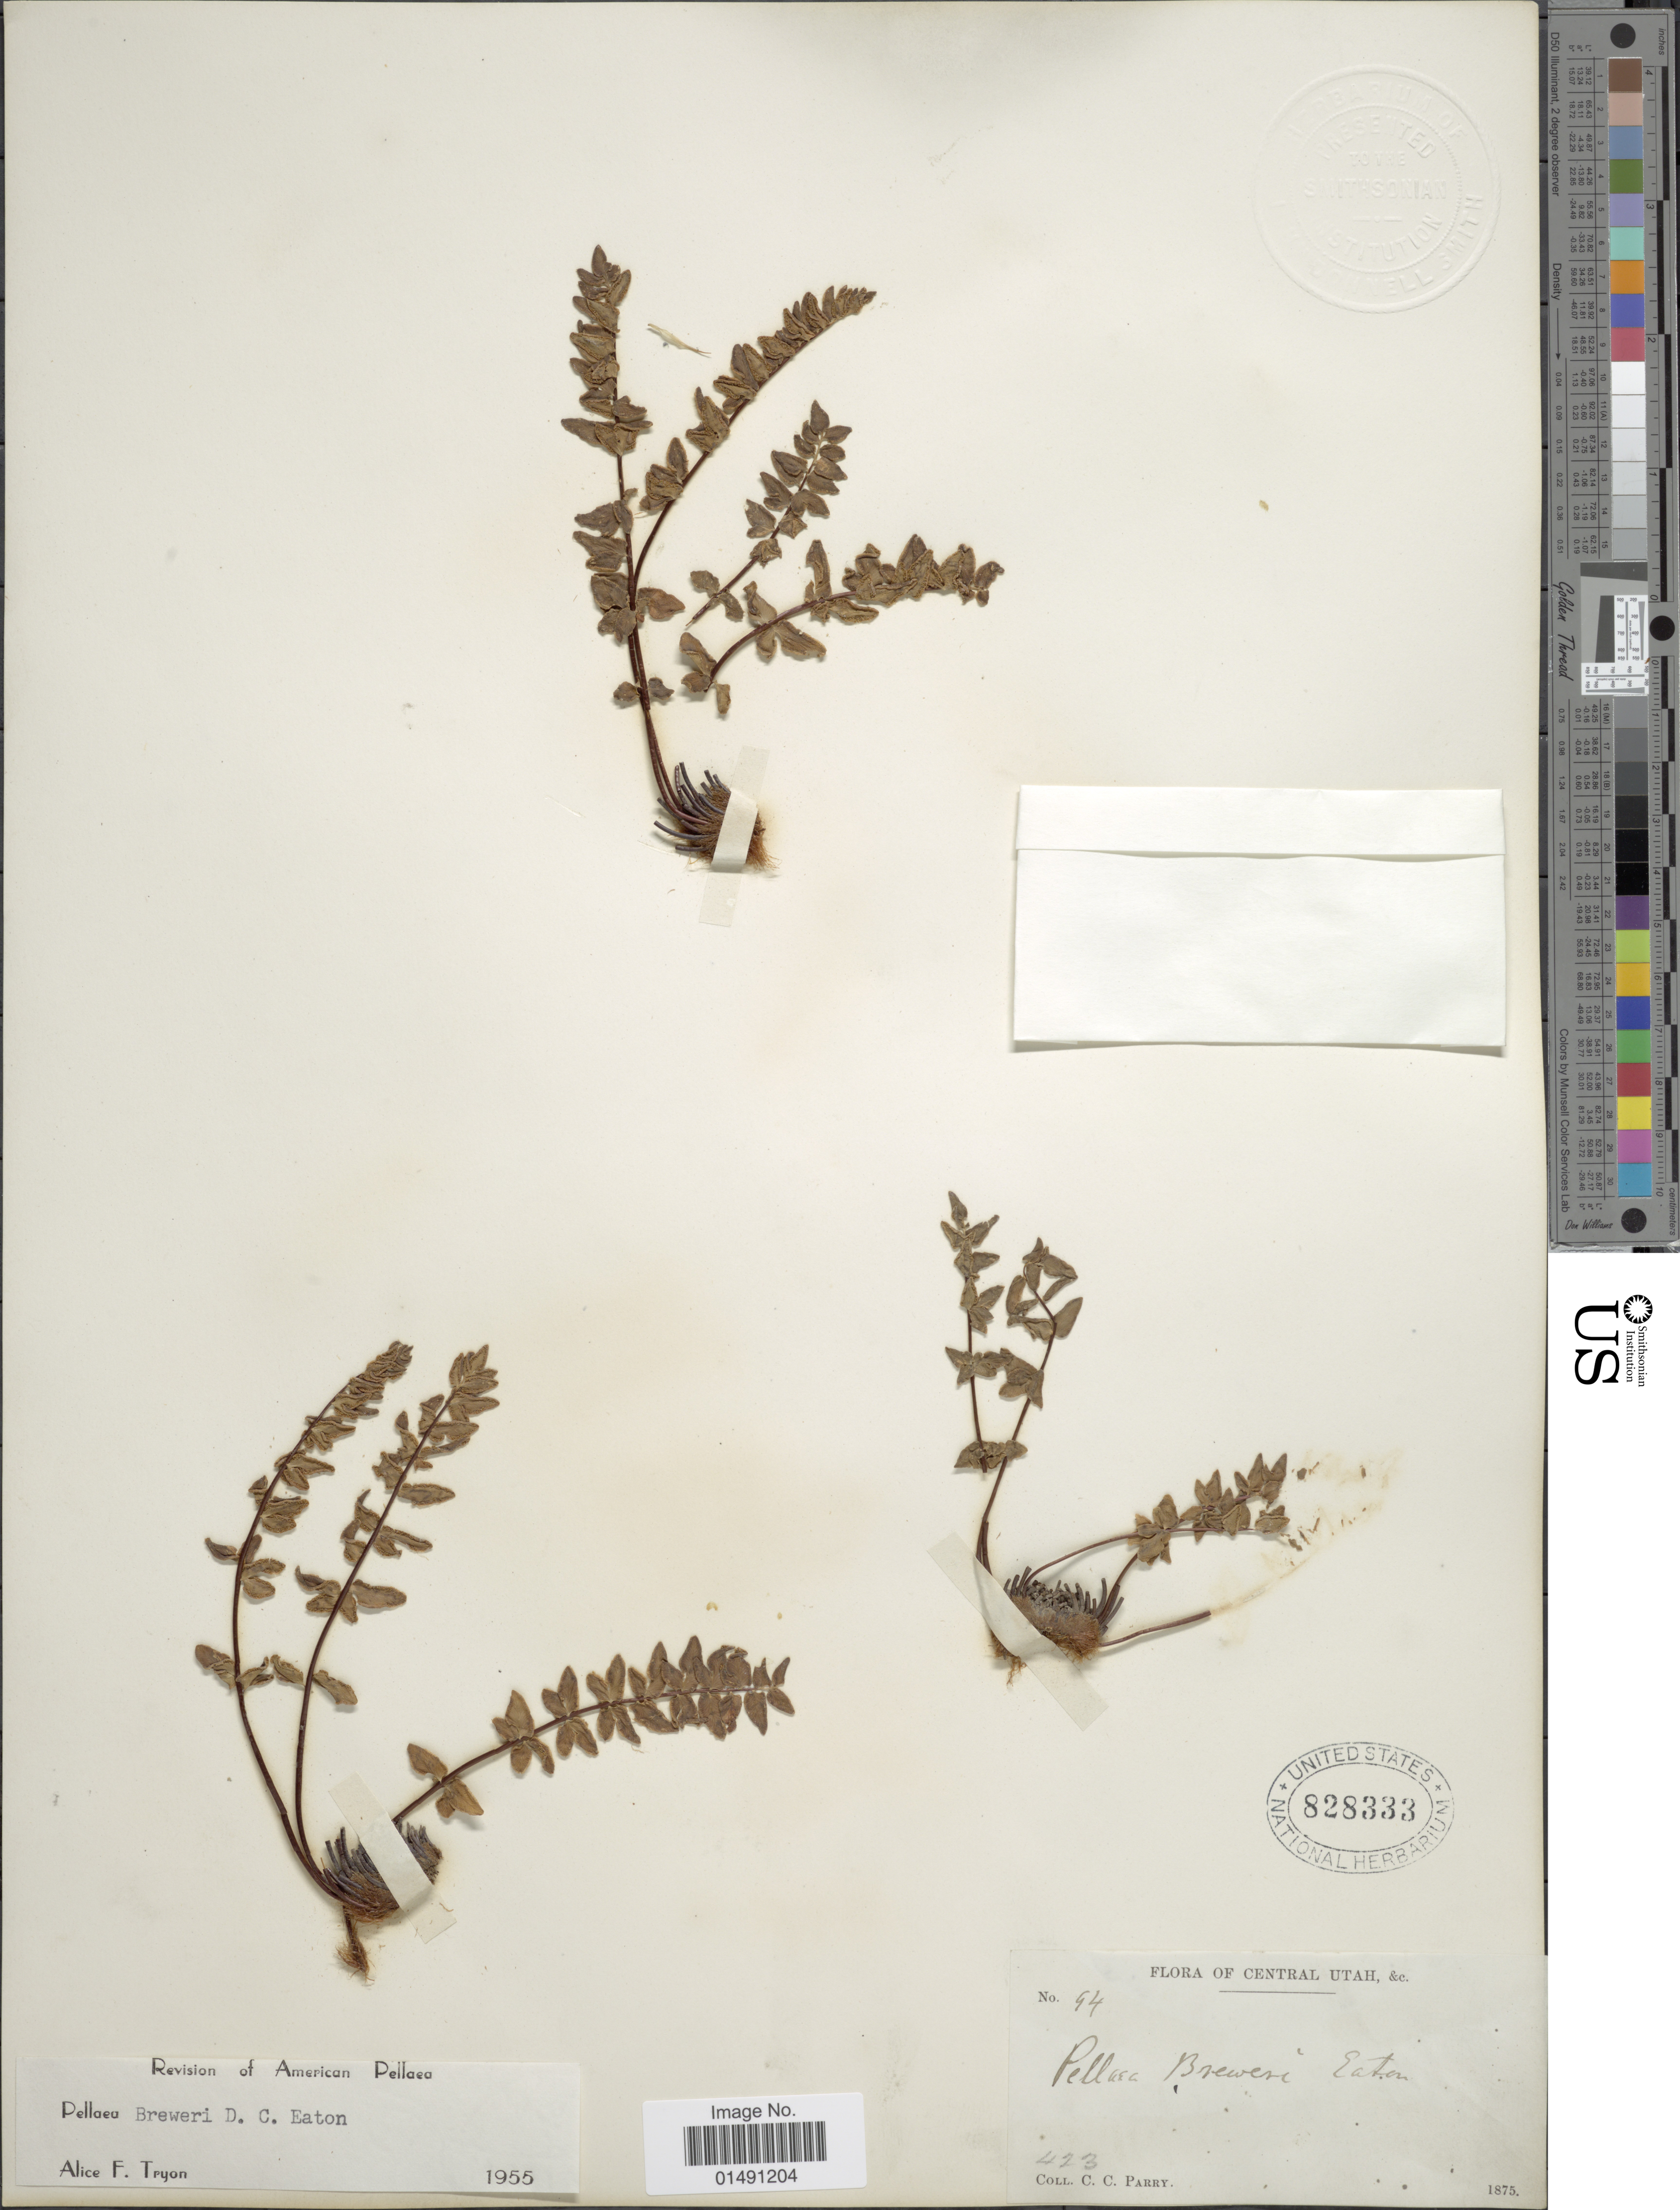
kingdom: Plantae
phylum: Tracheophyta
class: Polypodiopsida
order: Polypodiales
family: Pteridaceae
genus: Pellaea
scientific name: Pellaea breweri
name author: D.C. Eaton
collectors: C. C. Parry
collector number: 94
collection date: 1875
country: United States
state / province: Utah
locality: Central Utah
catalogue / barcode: US 828333